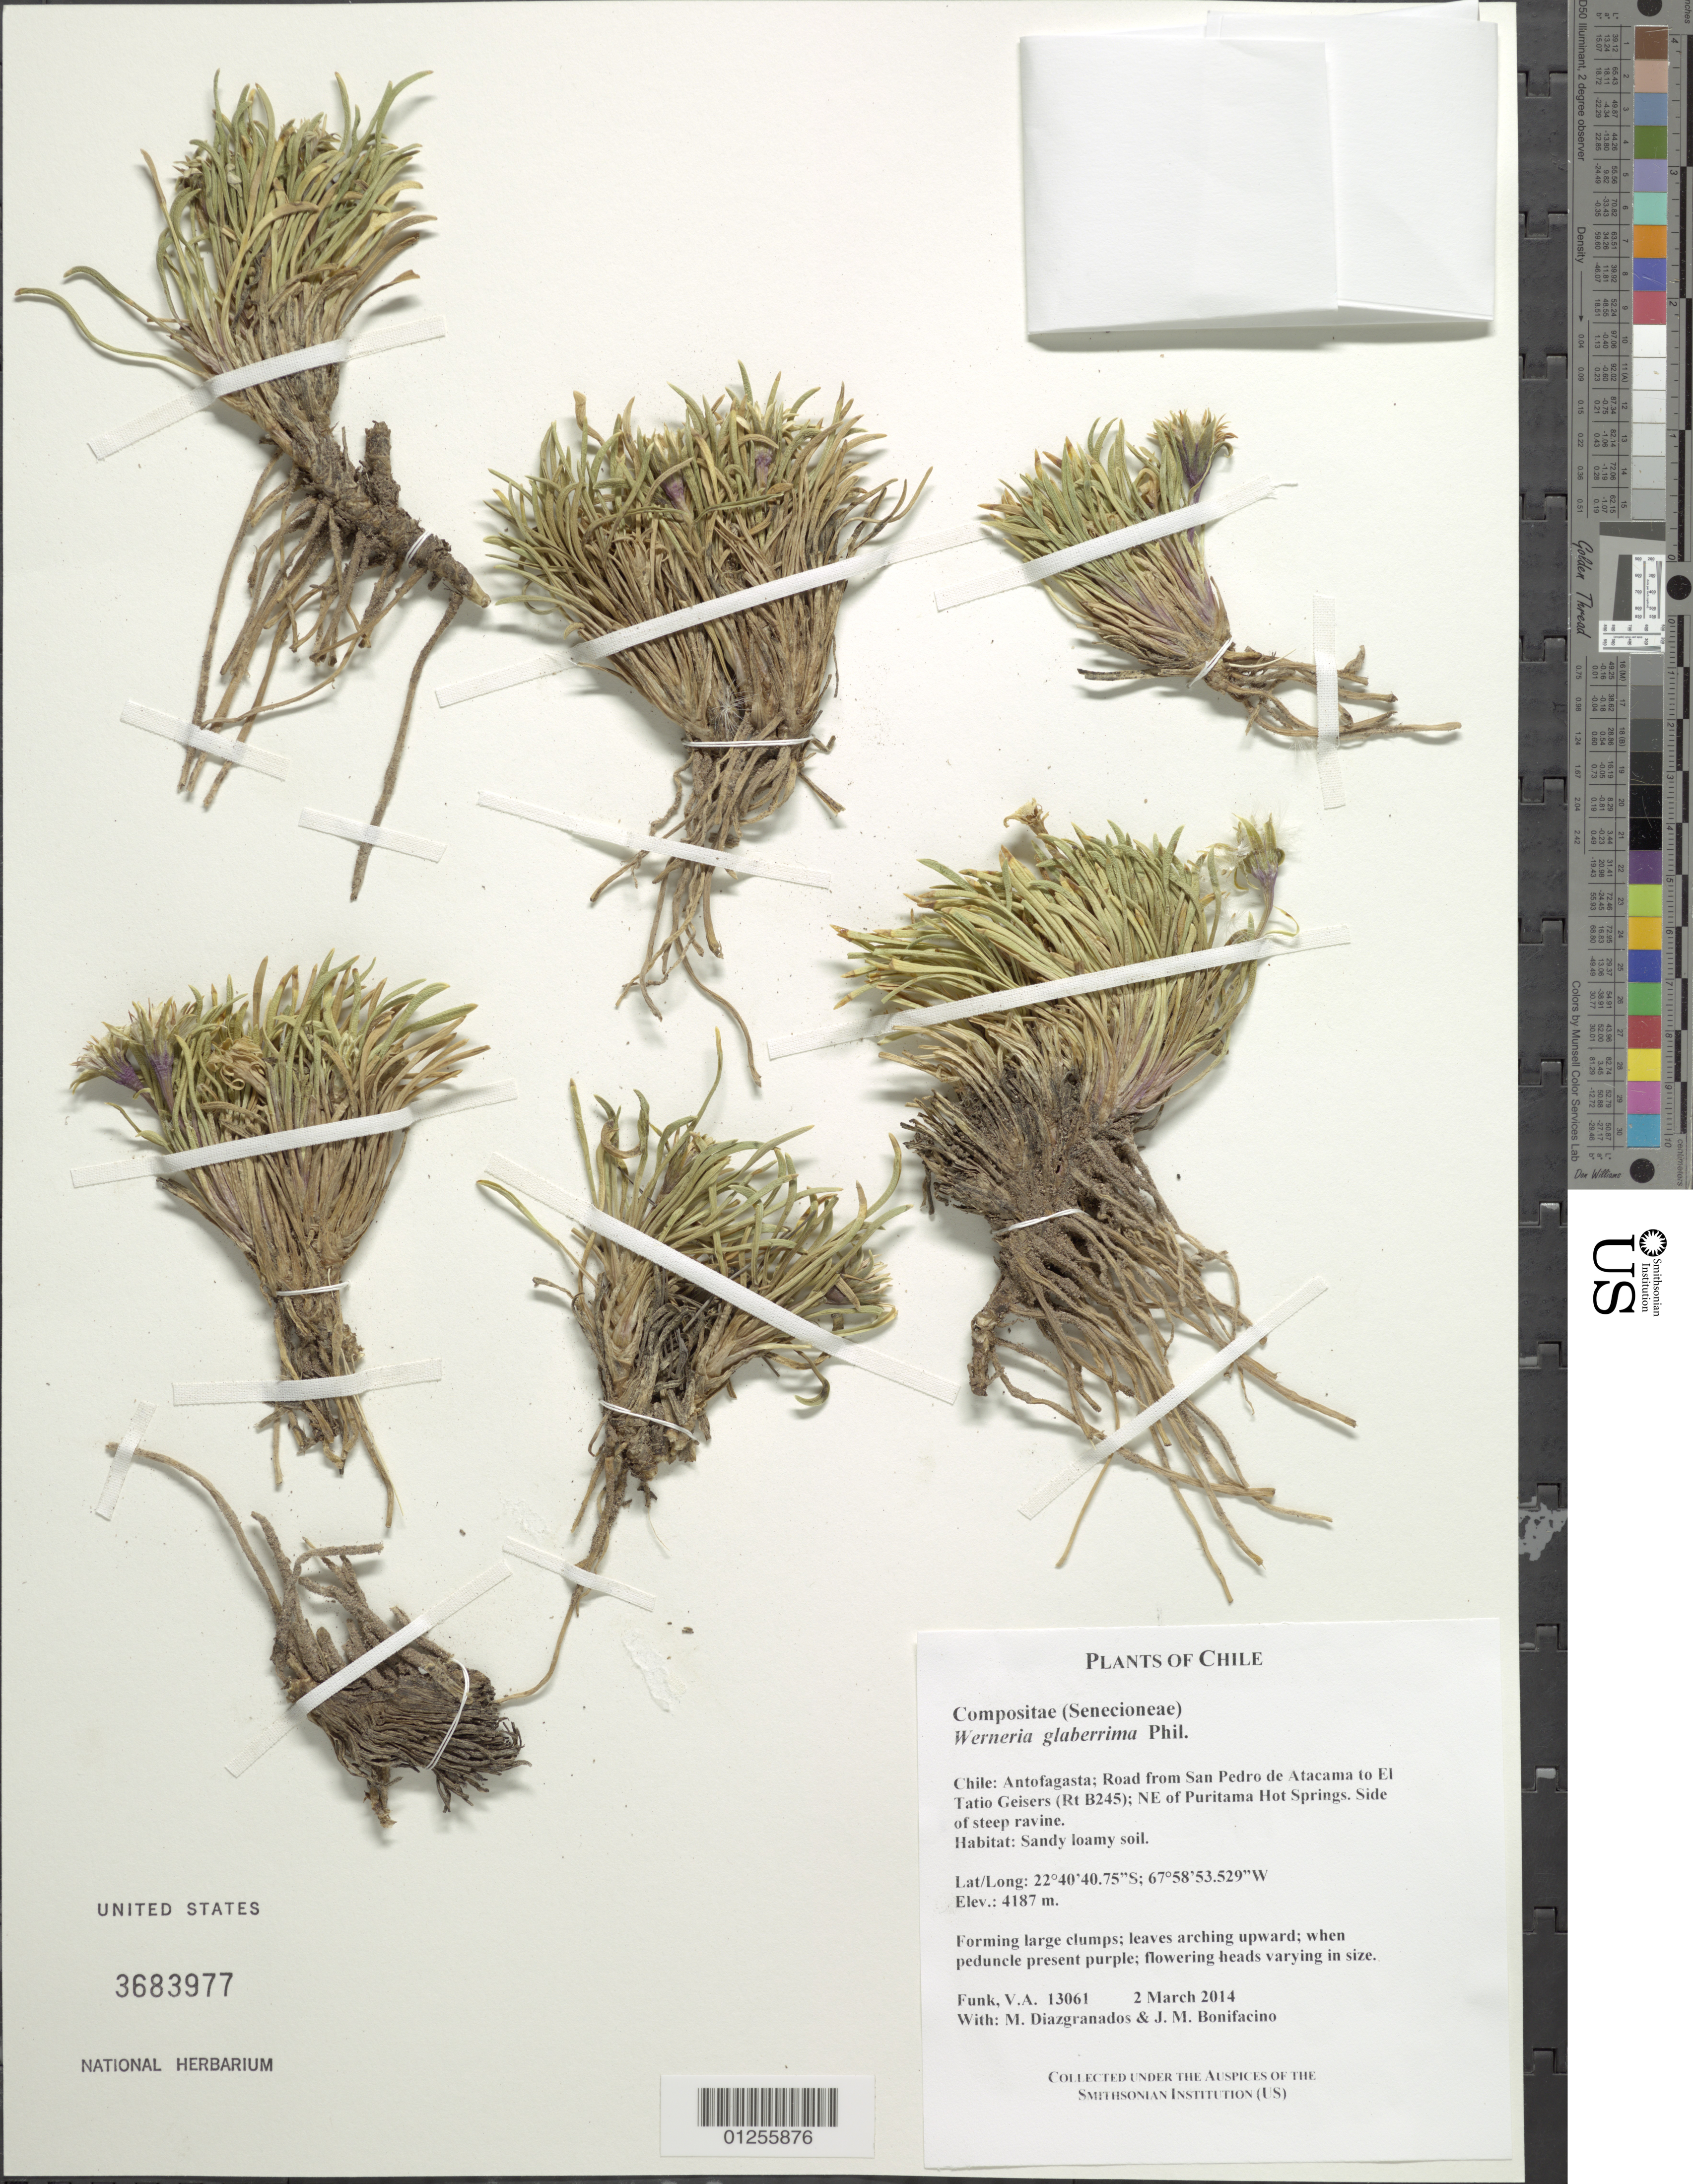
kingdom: Plantae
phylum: Tracheophyta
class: Magnoliopsida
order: Asterales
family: Asteraceae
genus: Werneria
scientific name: Werneria glaberrima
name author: Phil.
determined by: Funk, Vicki A., (BOT), Smithsonian Institution - National Museum of Natural History (UNITED STATES)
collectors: V. Funk, M. Diazgranados C. & M. Bonifacino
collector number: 13061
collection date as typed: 2 March 2014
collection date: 2014-03-02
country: Chile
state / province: Antofagasta (II)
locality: Road from San Pedro de Atacama to El Tatio Geisers (Rt B245); NE of Puritama Hot Springs.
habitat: Side of steep revine; sandy loamy soil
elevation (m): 4187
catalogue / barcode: US 3683977